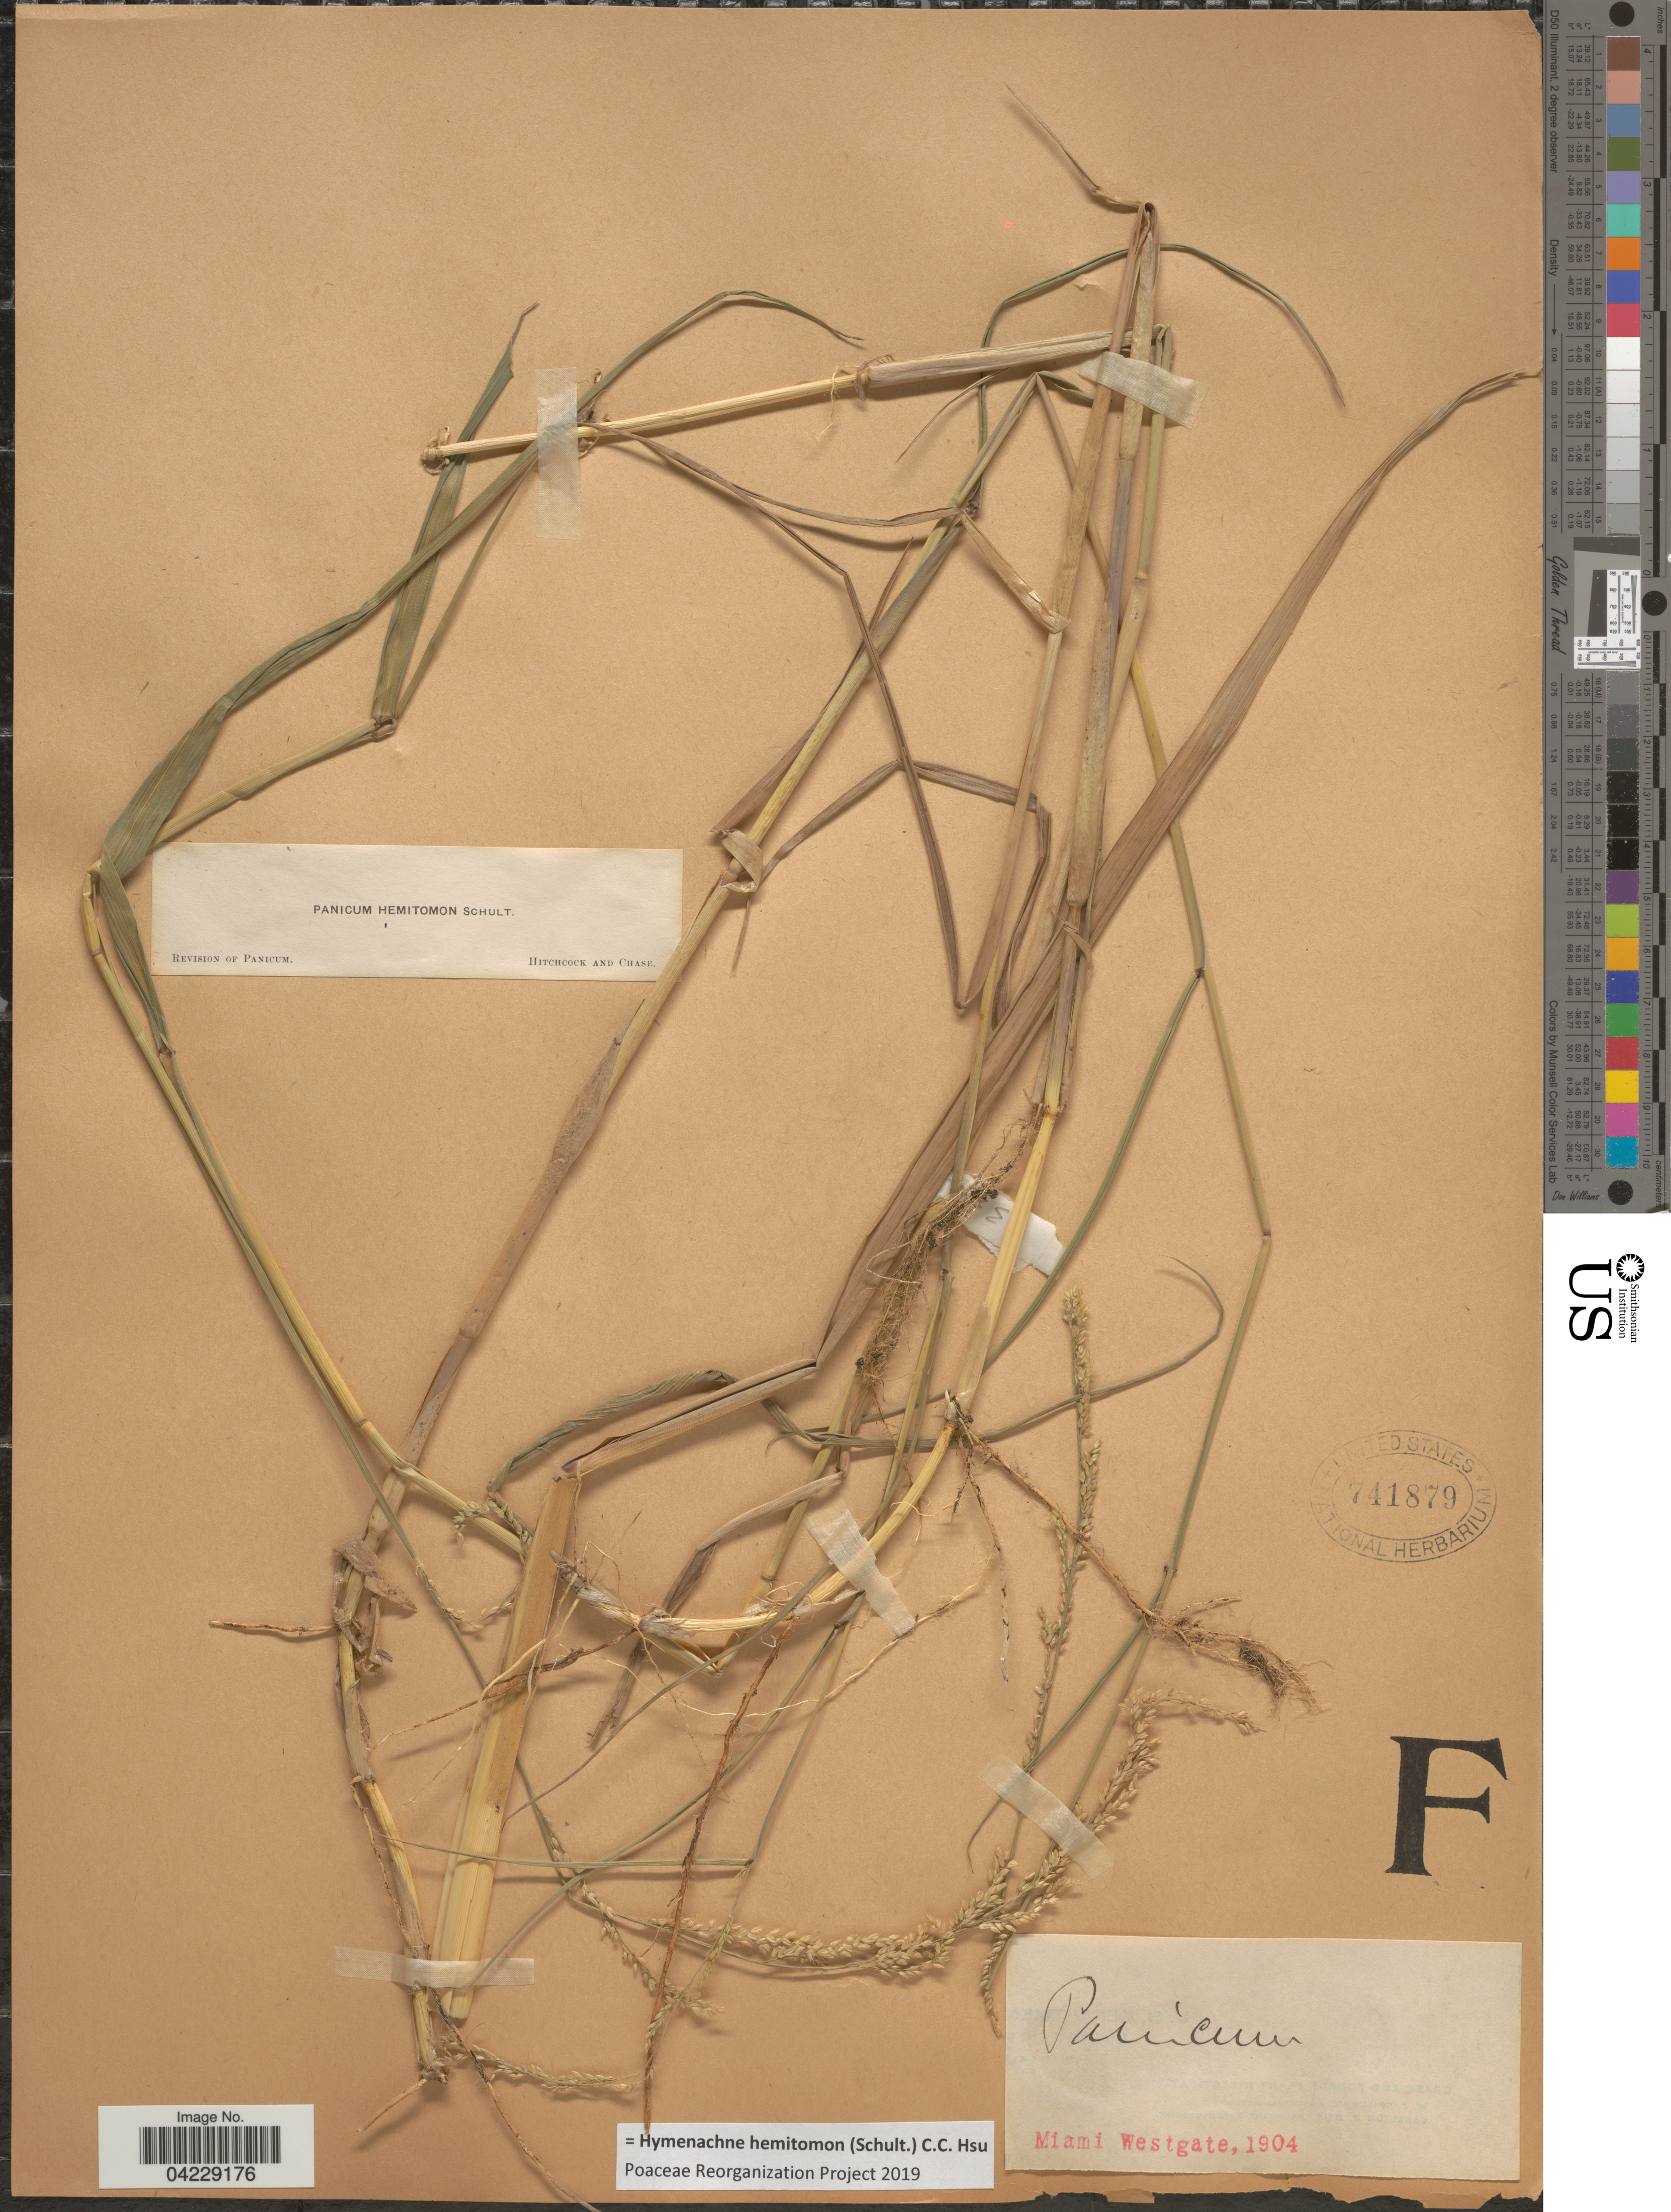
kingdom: Plantae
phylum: Tracheophyta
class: Liliopsida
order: Poales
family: Poaceae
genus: Hymenachne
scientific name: Hymenachne hemitomon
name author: (Schult.) C. C. Hsu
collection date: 1904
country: United States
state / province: Florida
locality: Miami Westgate.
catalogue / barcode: US 741879